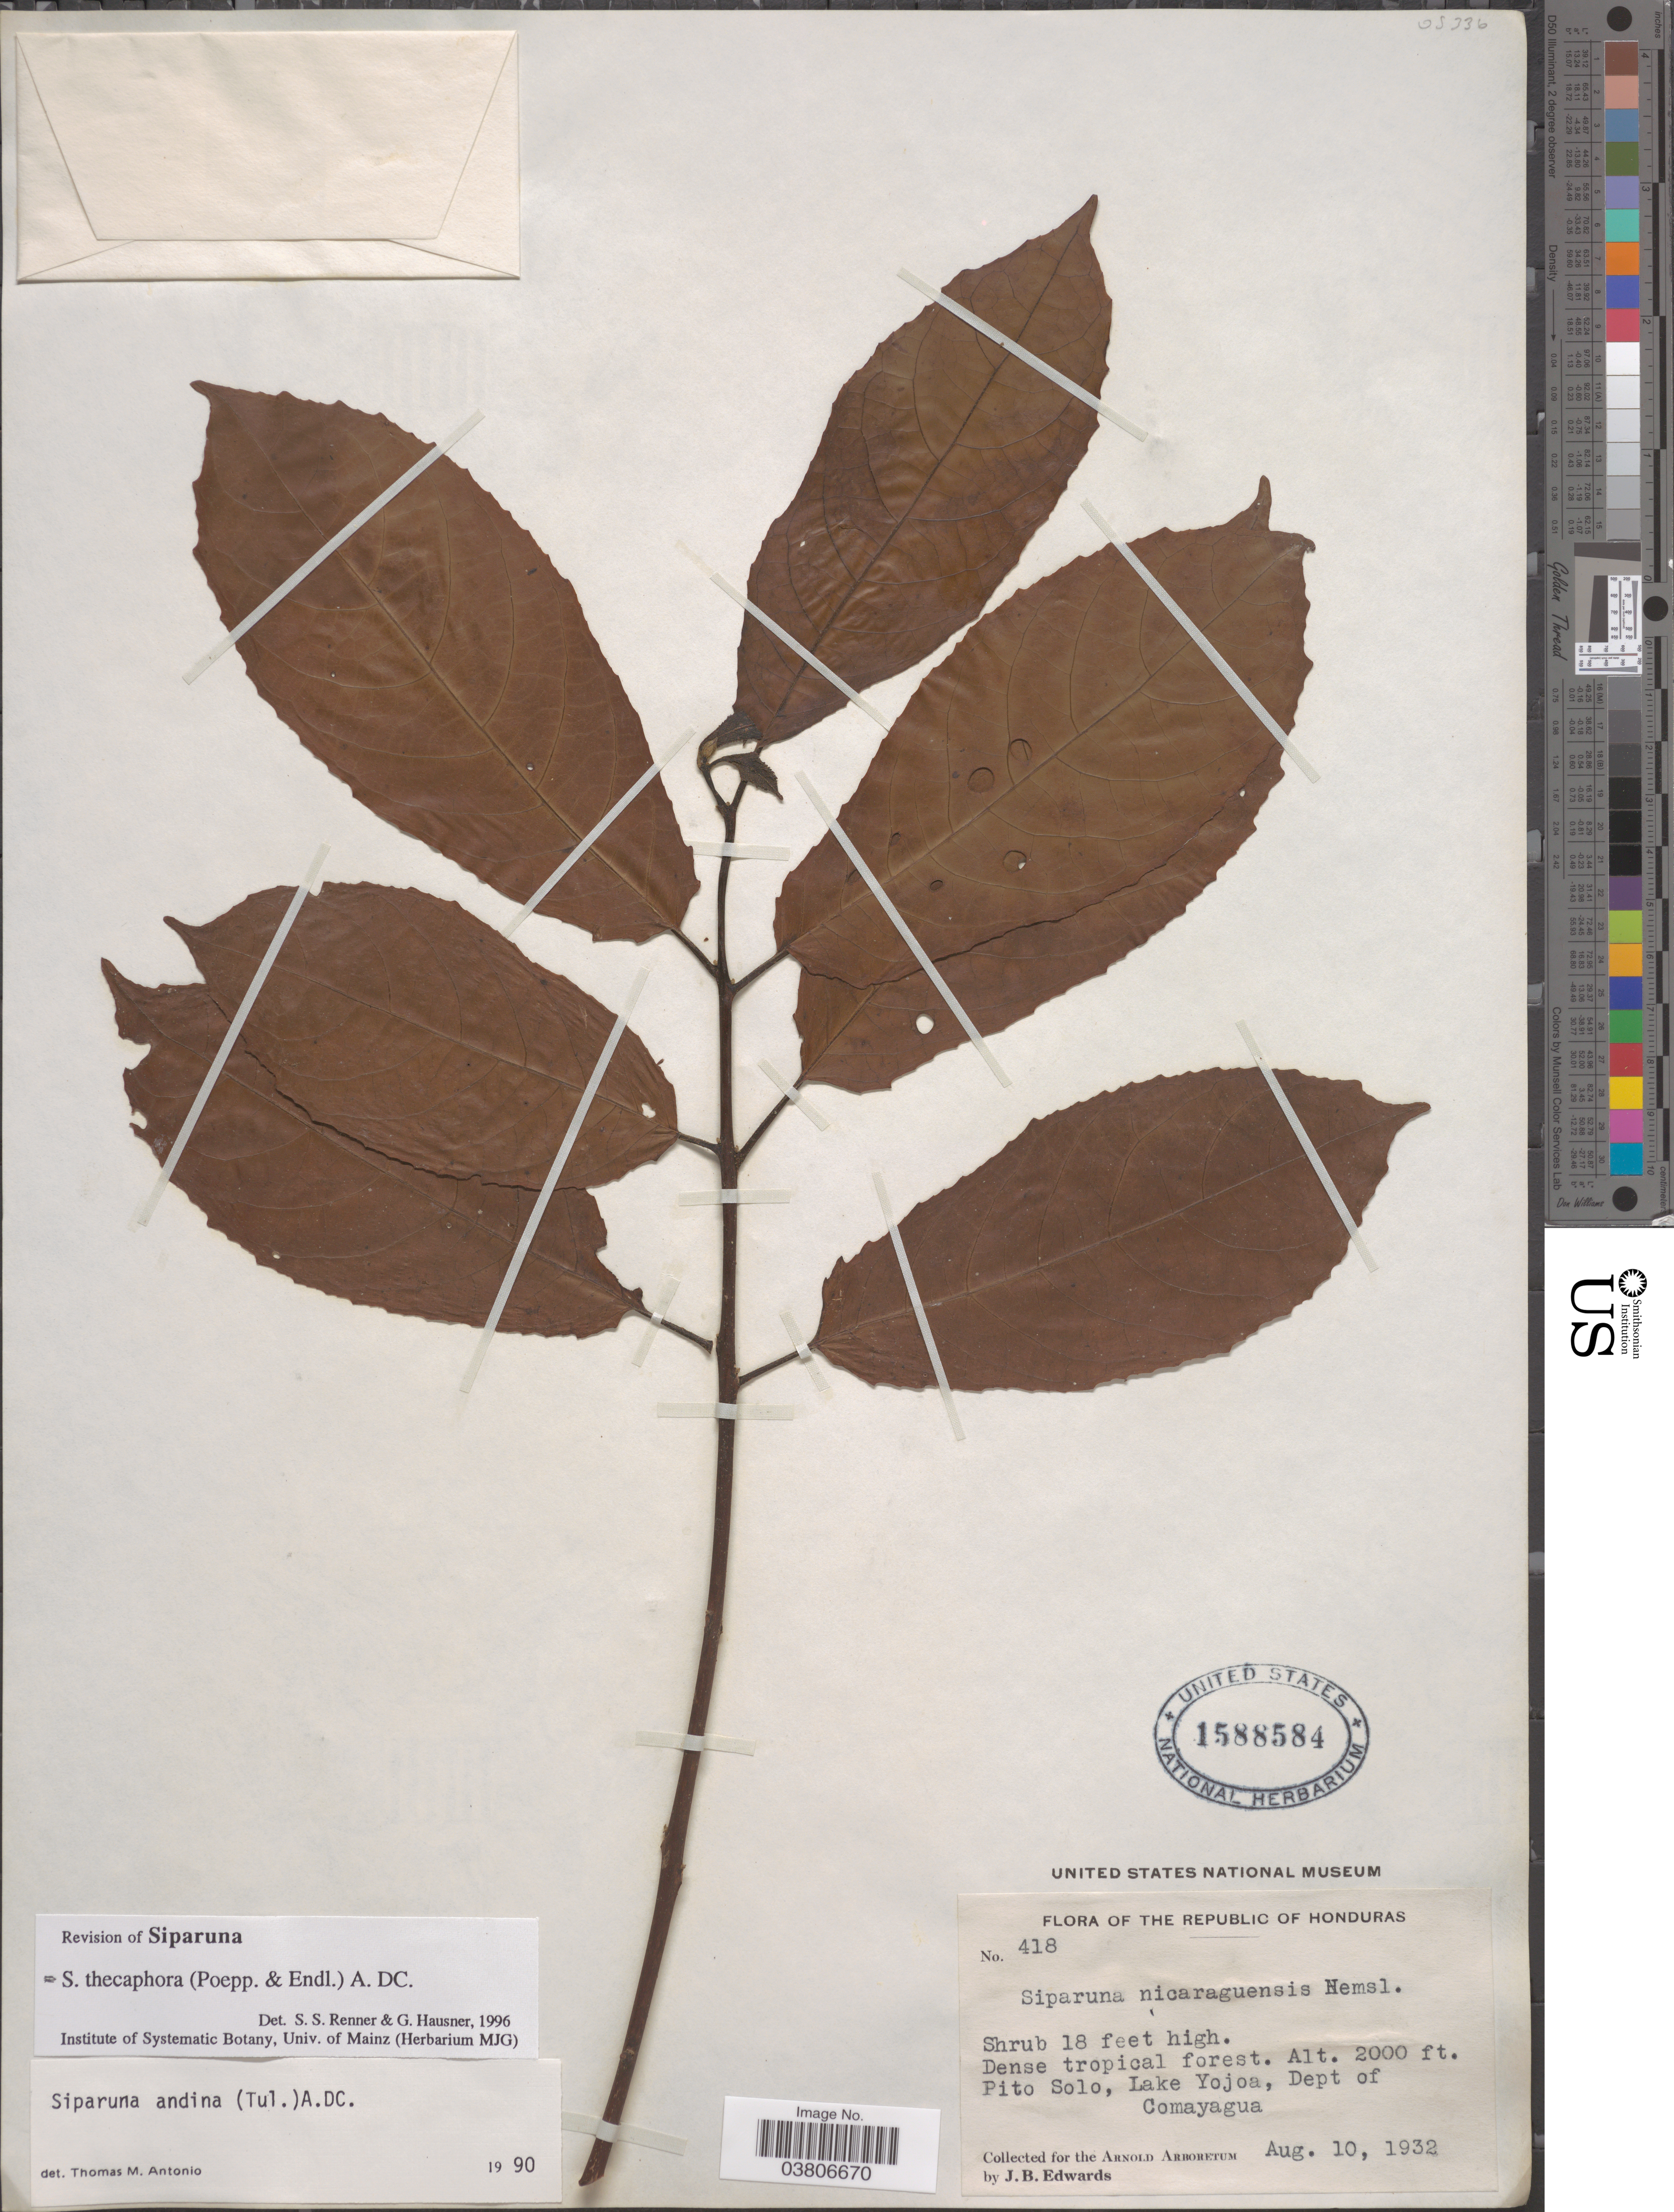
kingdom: Plantae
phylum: Tracheophyta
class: Magnoliopsida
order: Laurales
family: Siparunaceae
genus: Siparuna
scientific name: Siparuna thecaphora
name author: (Poepp. & Endl.) A. DC.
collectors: J. B. Edwards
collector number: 418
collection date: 1932-08-10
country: Honduras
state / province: Comayagua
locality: Republic of Honduras. Pito Solo, Lake Yojoa, Dept of Comayagua.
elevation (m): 610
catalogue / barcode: US 1588584